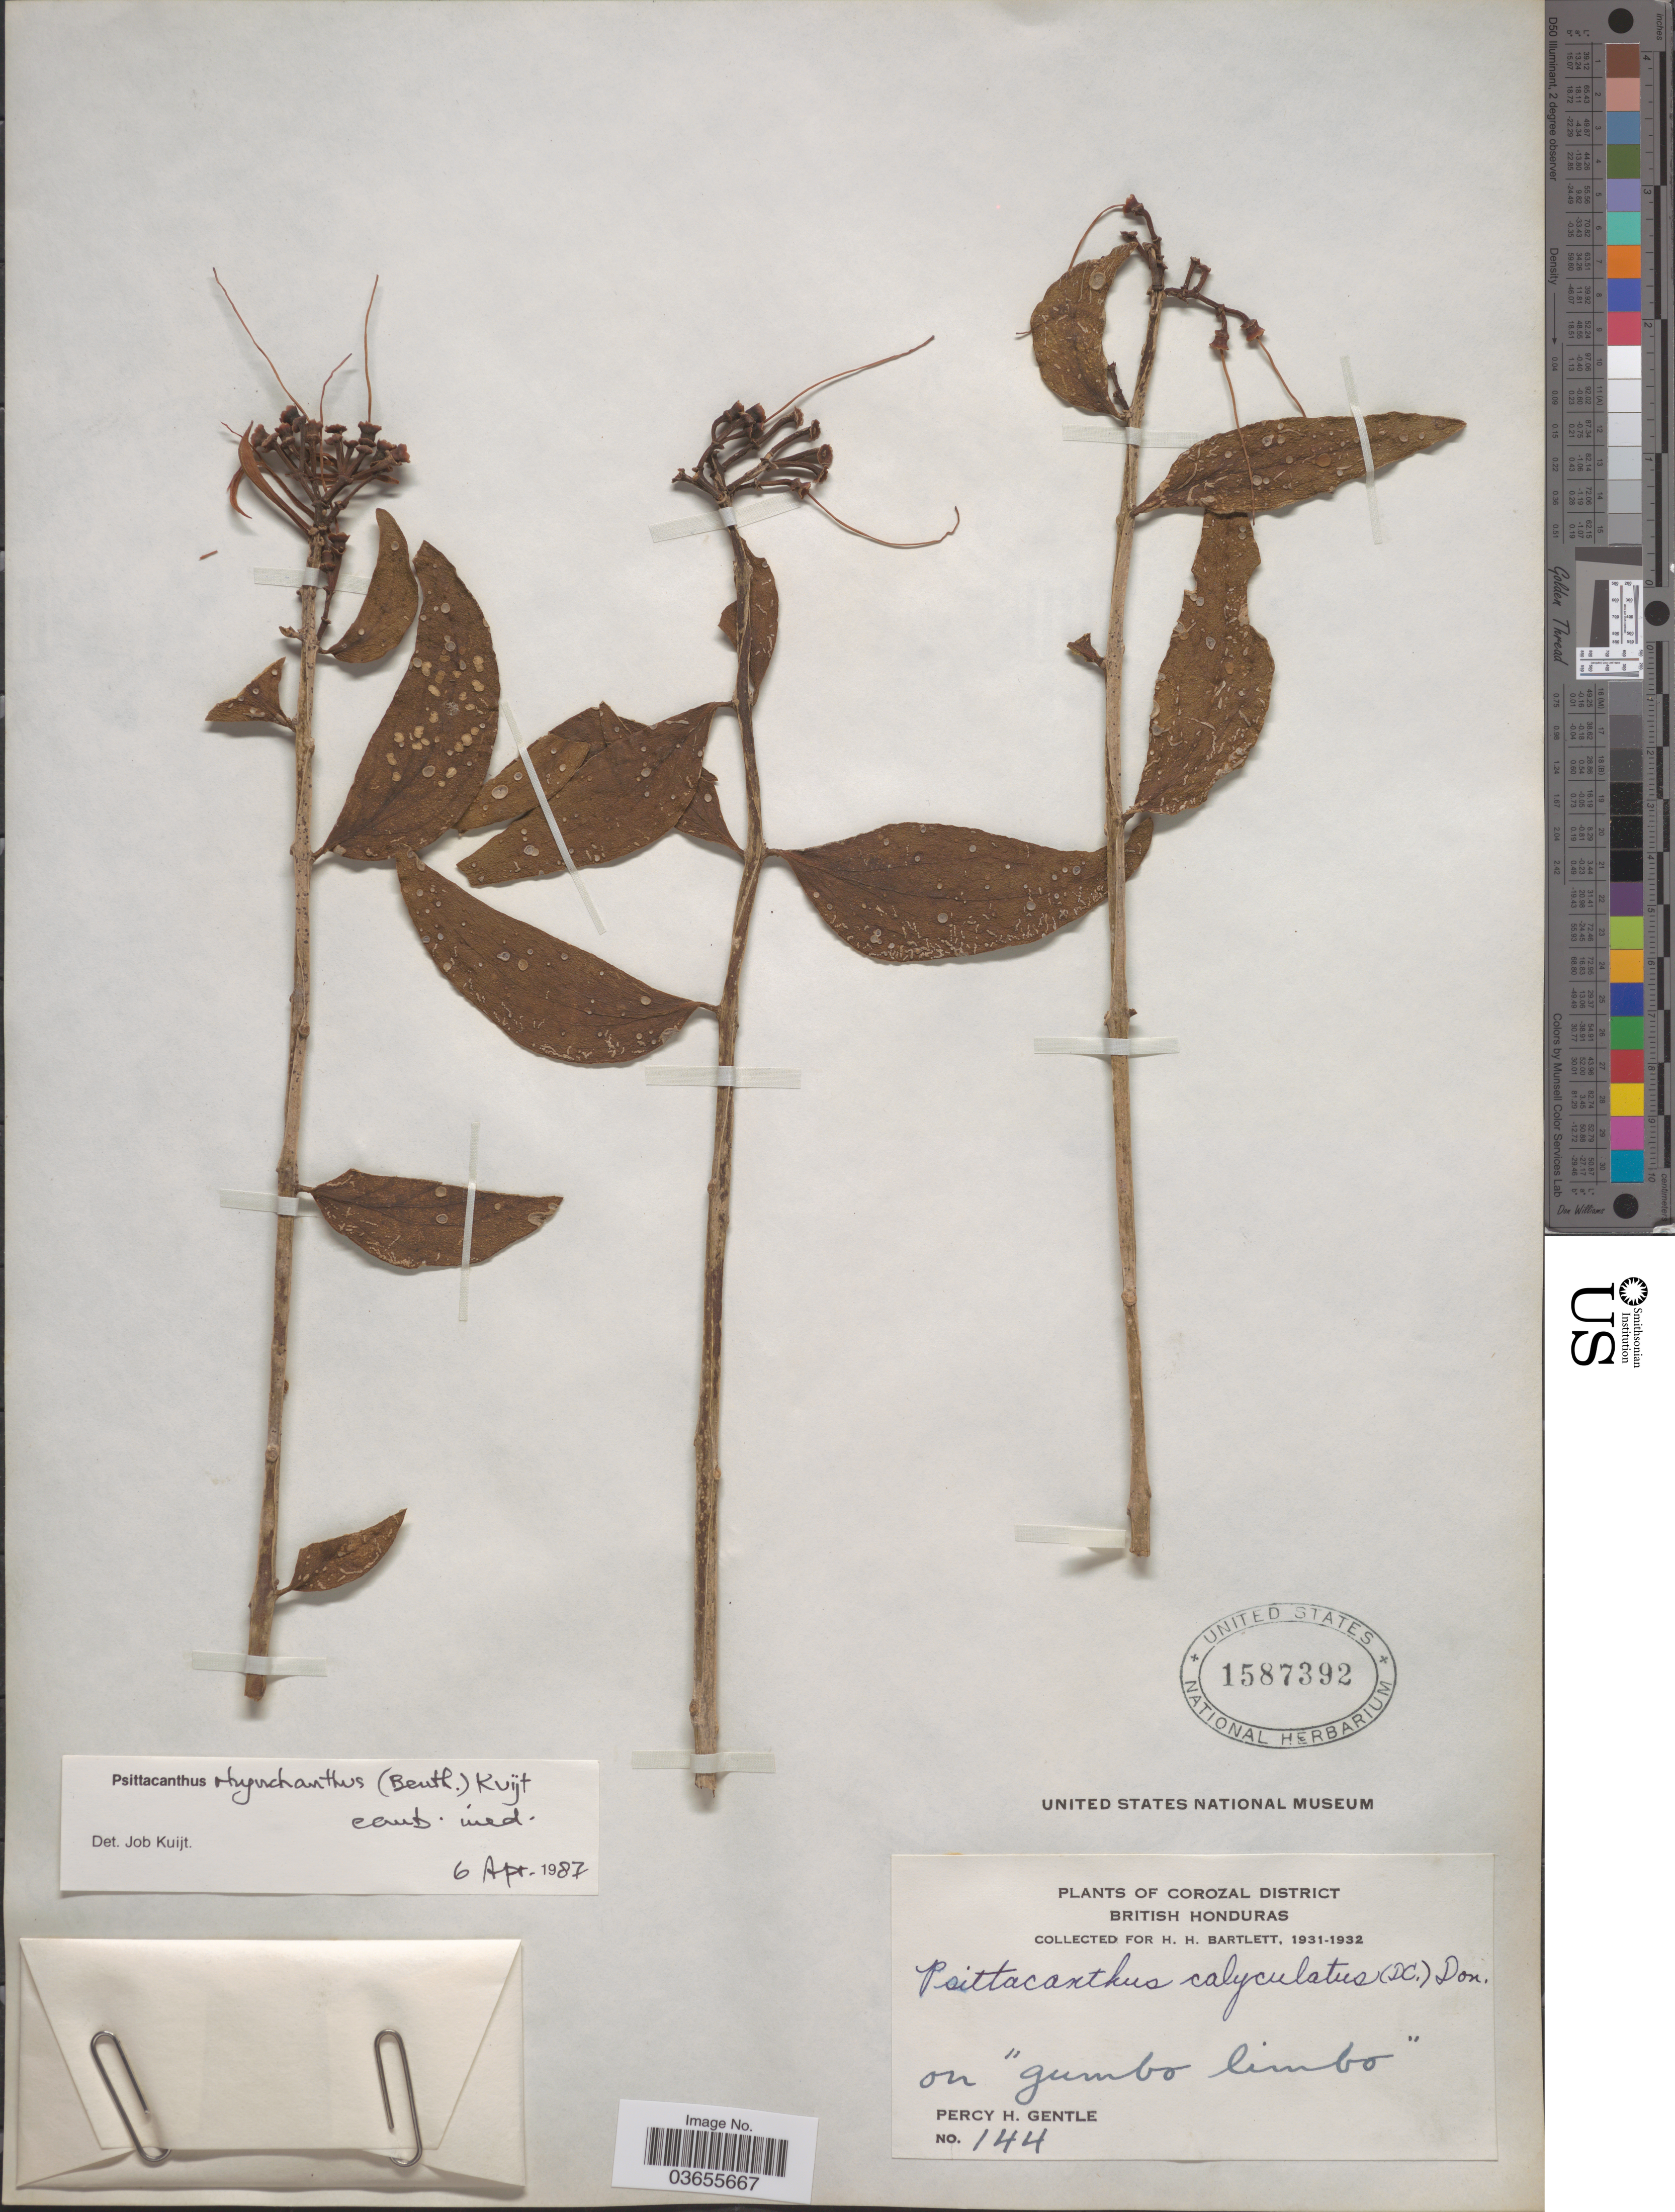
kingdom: Plantae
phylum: Tracheophyta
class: Magnoliopsida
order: Santalales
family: Loranthaceae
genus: Psittacanthus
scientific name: Psittacanthus rhynchanthus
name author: (Benth.) Kuijt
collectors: P. H. Gentle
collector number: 144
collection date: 1931/1932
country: Belize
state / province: Corozal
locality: Corozal District. British Honduras.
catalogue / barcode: US 1587392